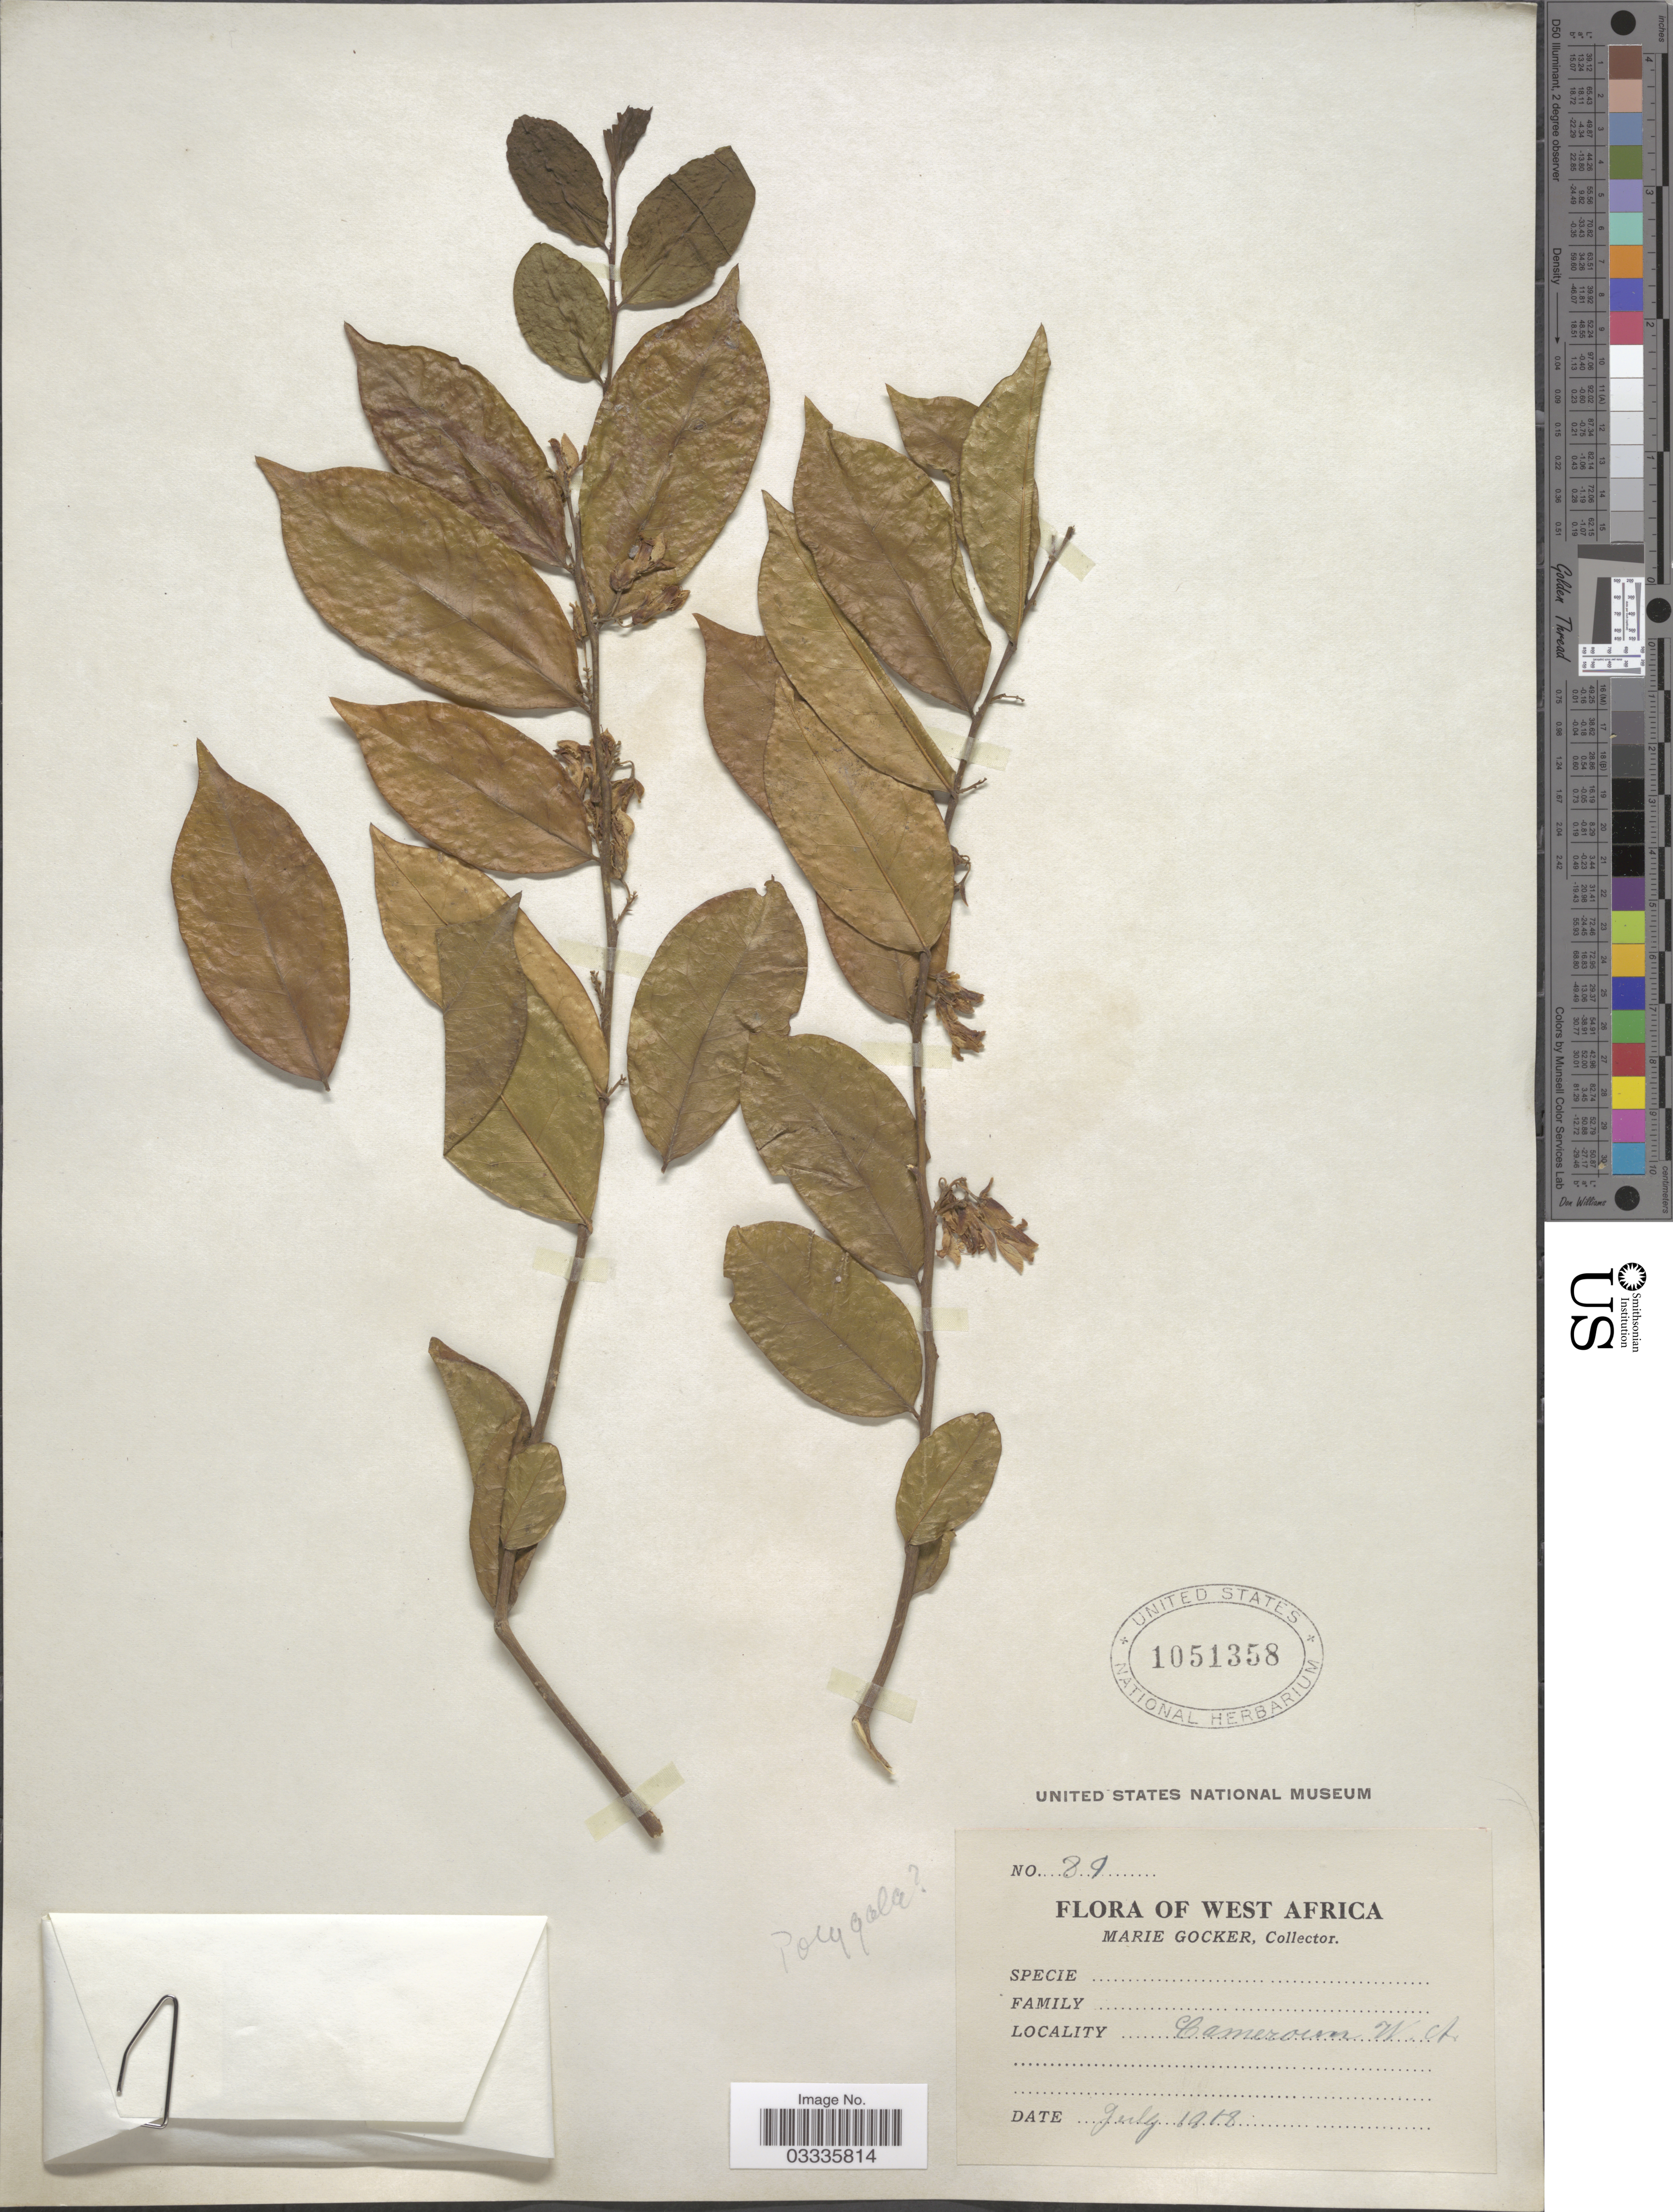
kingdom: Plantae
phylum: Tracheophyta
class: Magnoliopsida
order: Fabales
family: Polygalaceae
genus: Polygala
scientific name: Polygala sp.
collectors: M. Gocker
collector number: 89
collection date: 1958-07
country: Cameroon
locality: West Africa. W.A.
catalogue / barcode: US 1051358